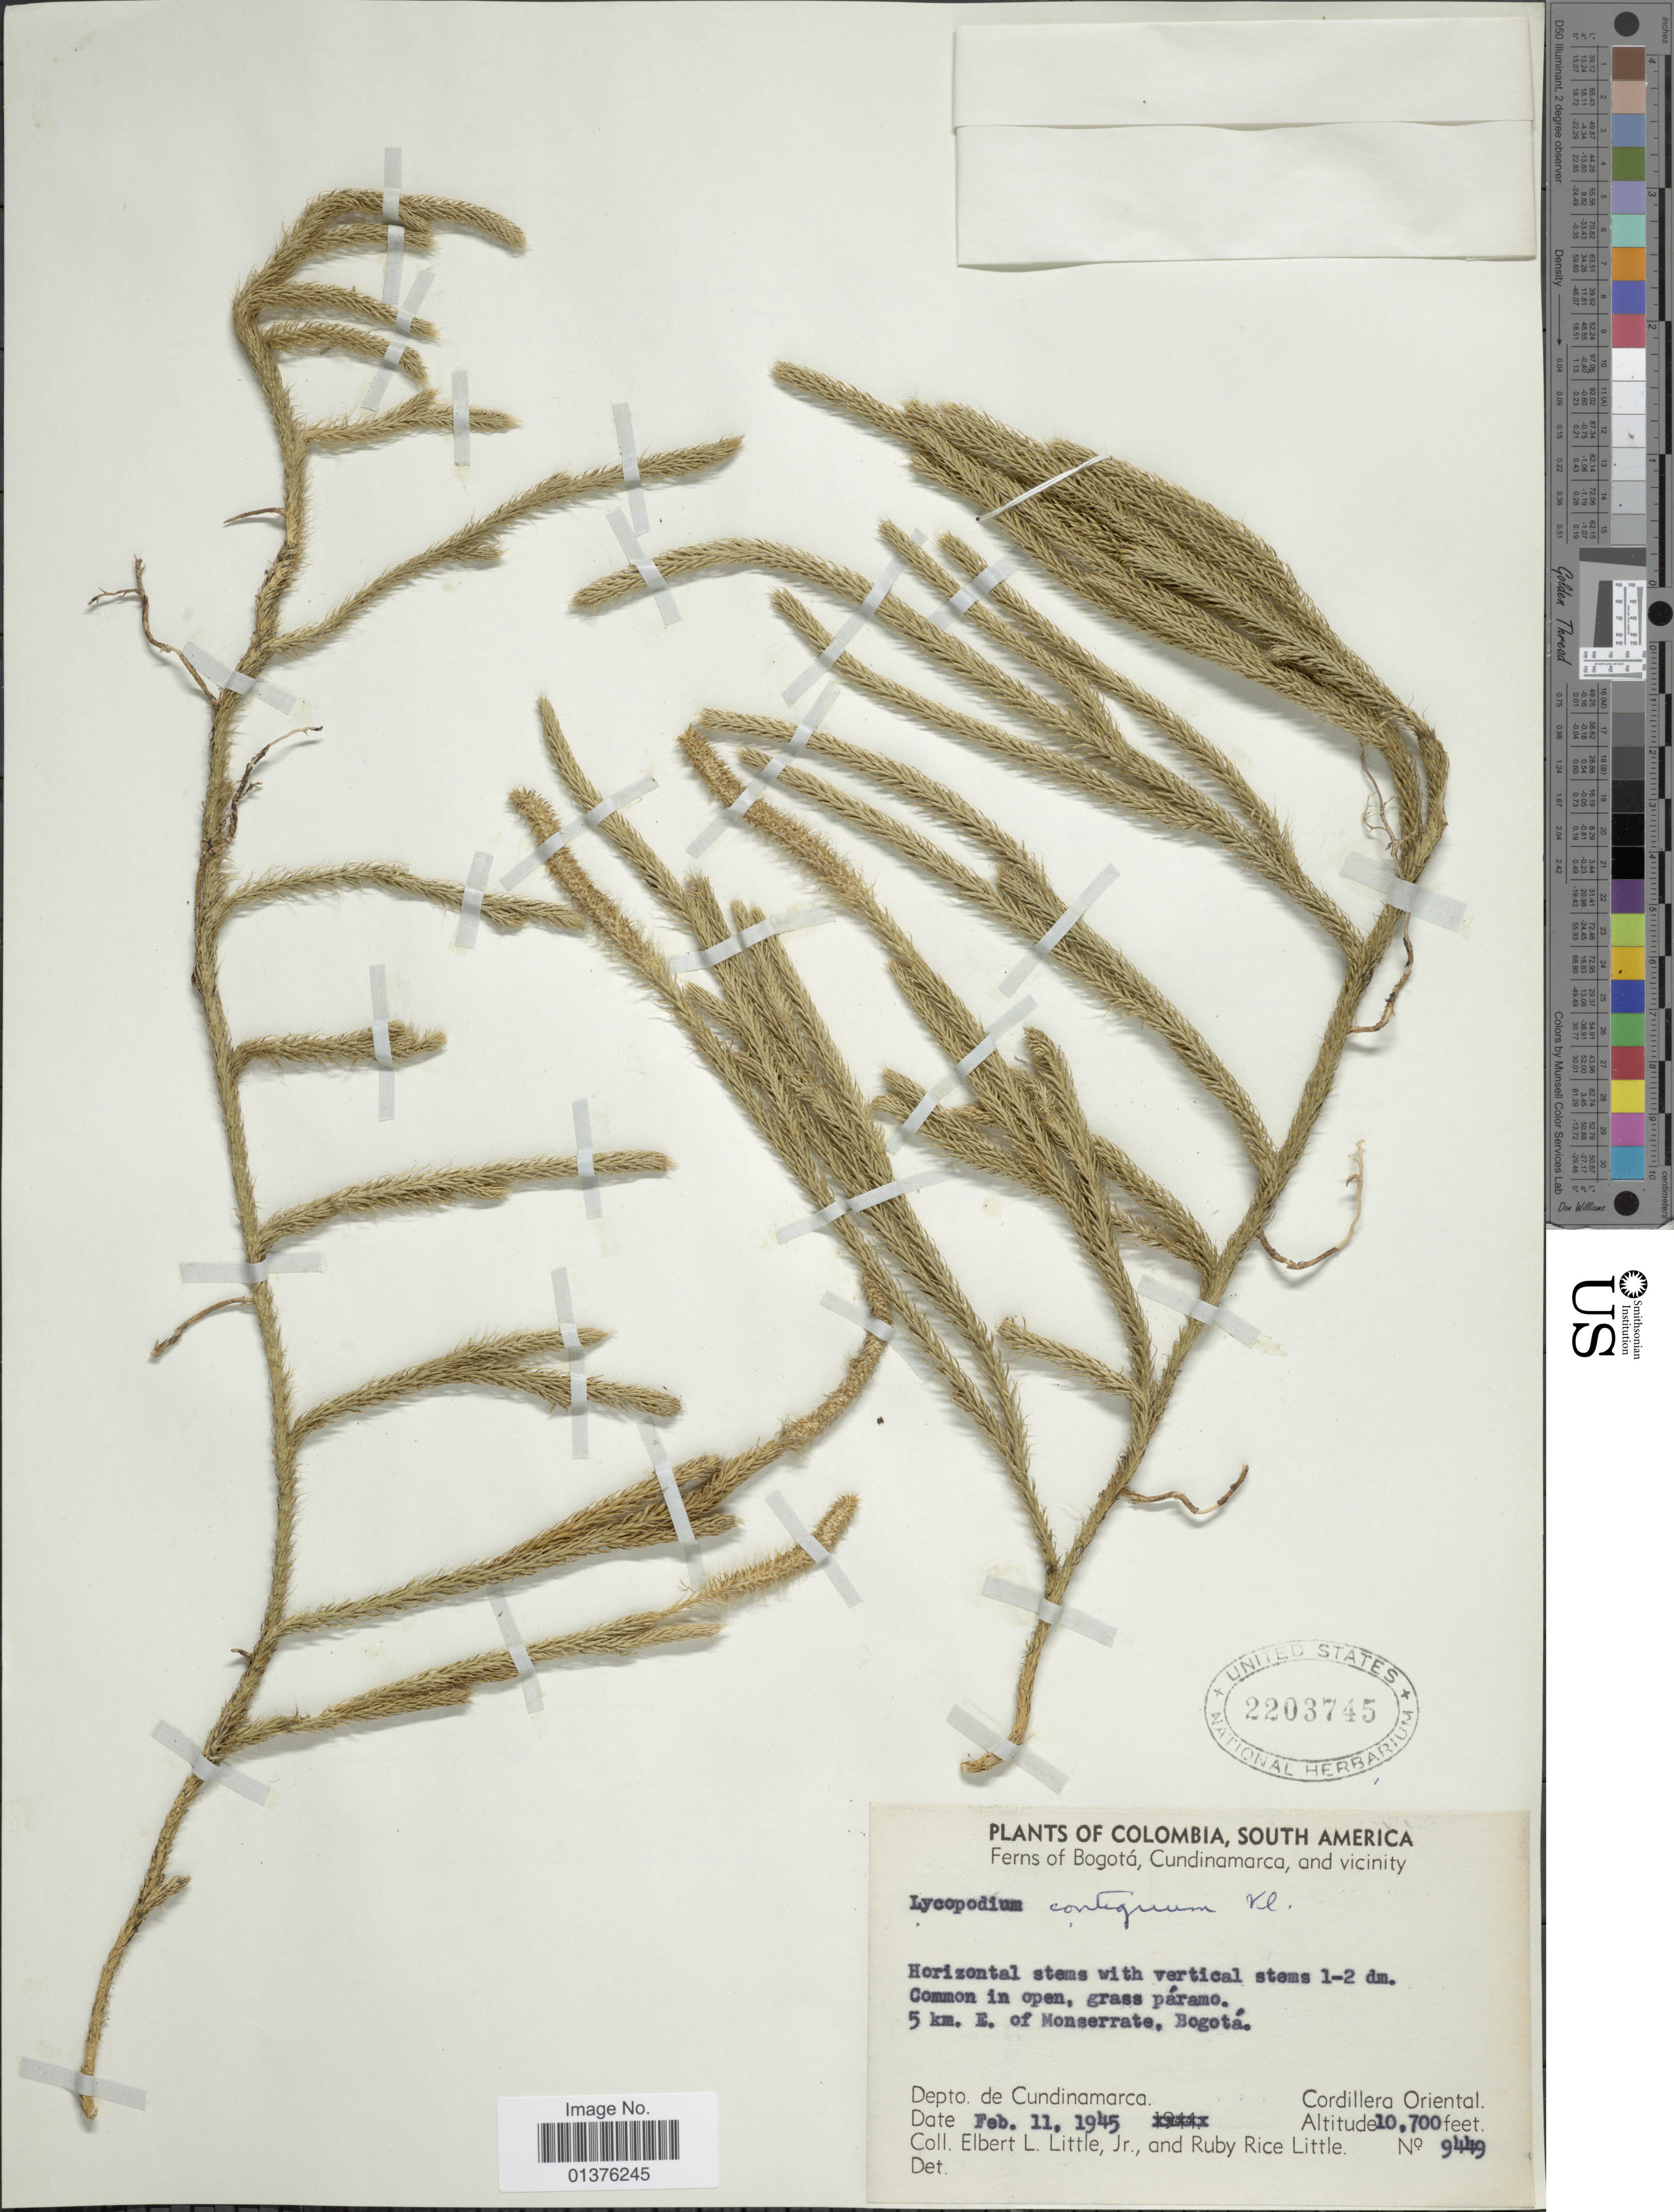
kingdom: Plantae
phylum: Tracheophyta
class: Lycopodiopsida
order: Lycopodiales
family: Lycopodiaceae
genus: Lycopodium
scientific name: Lycopodium clavatum subsp. contiguum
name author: (Klotzsch) B. Øllg.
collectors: E. L. Little & R. R. Little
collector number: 9449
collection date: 1945-02-11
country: Colombia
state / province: Cundinamarca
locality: Cordillera Occidental, 5km E. of Menserrate, Bogota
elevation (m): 3261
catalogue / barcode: US 2203745